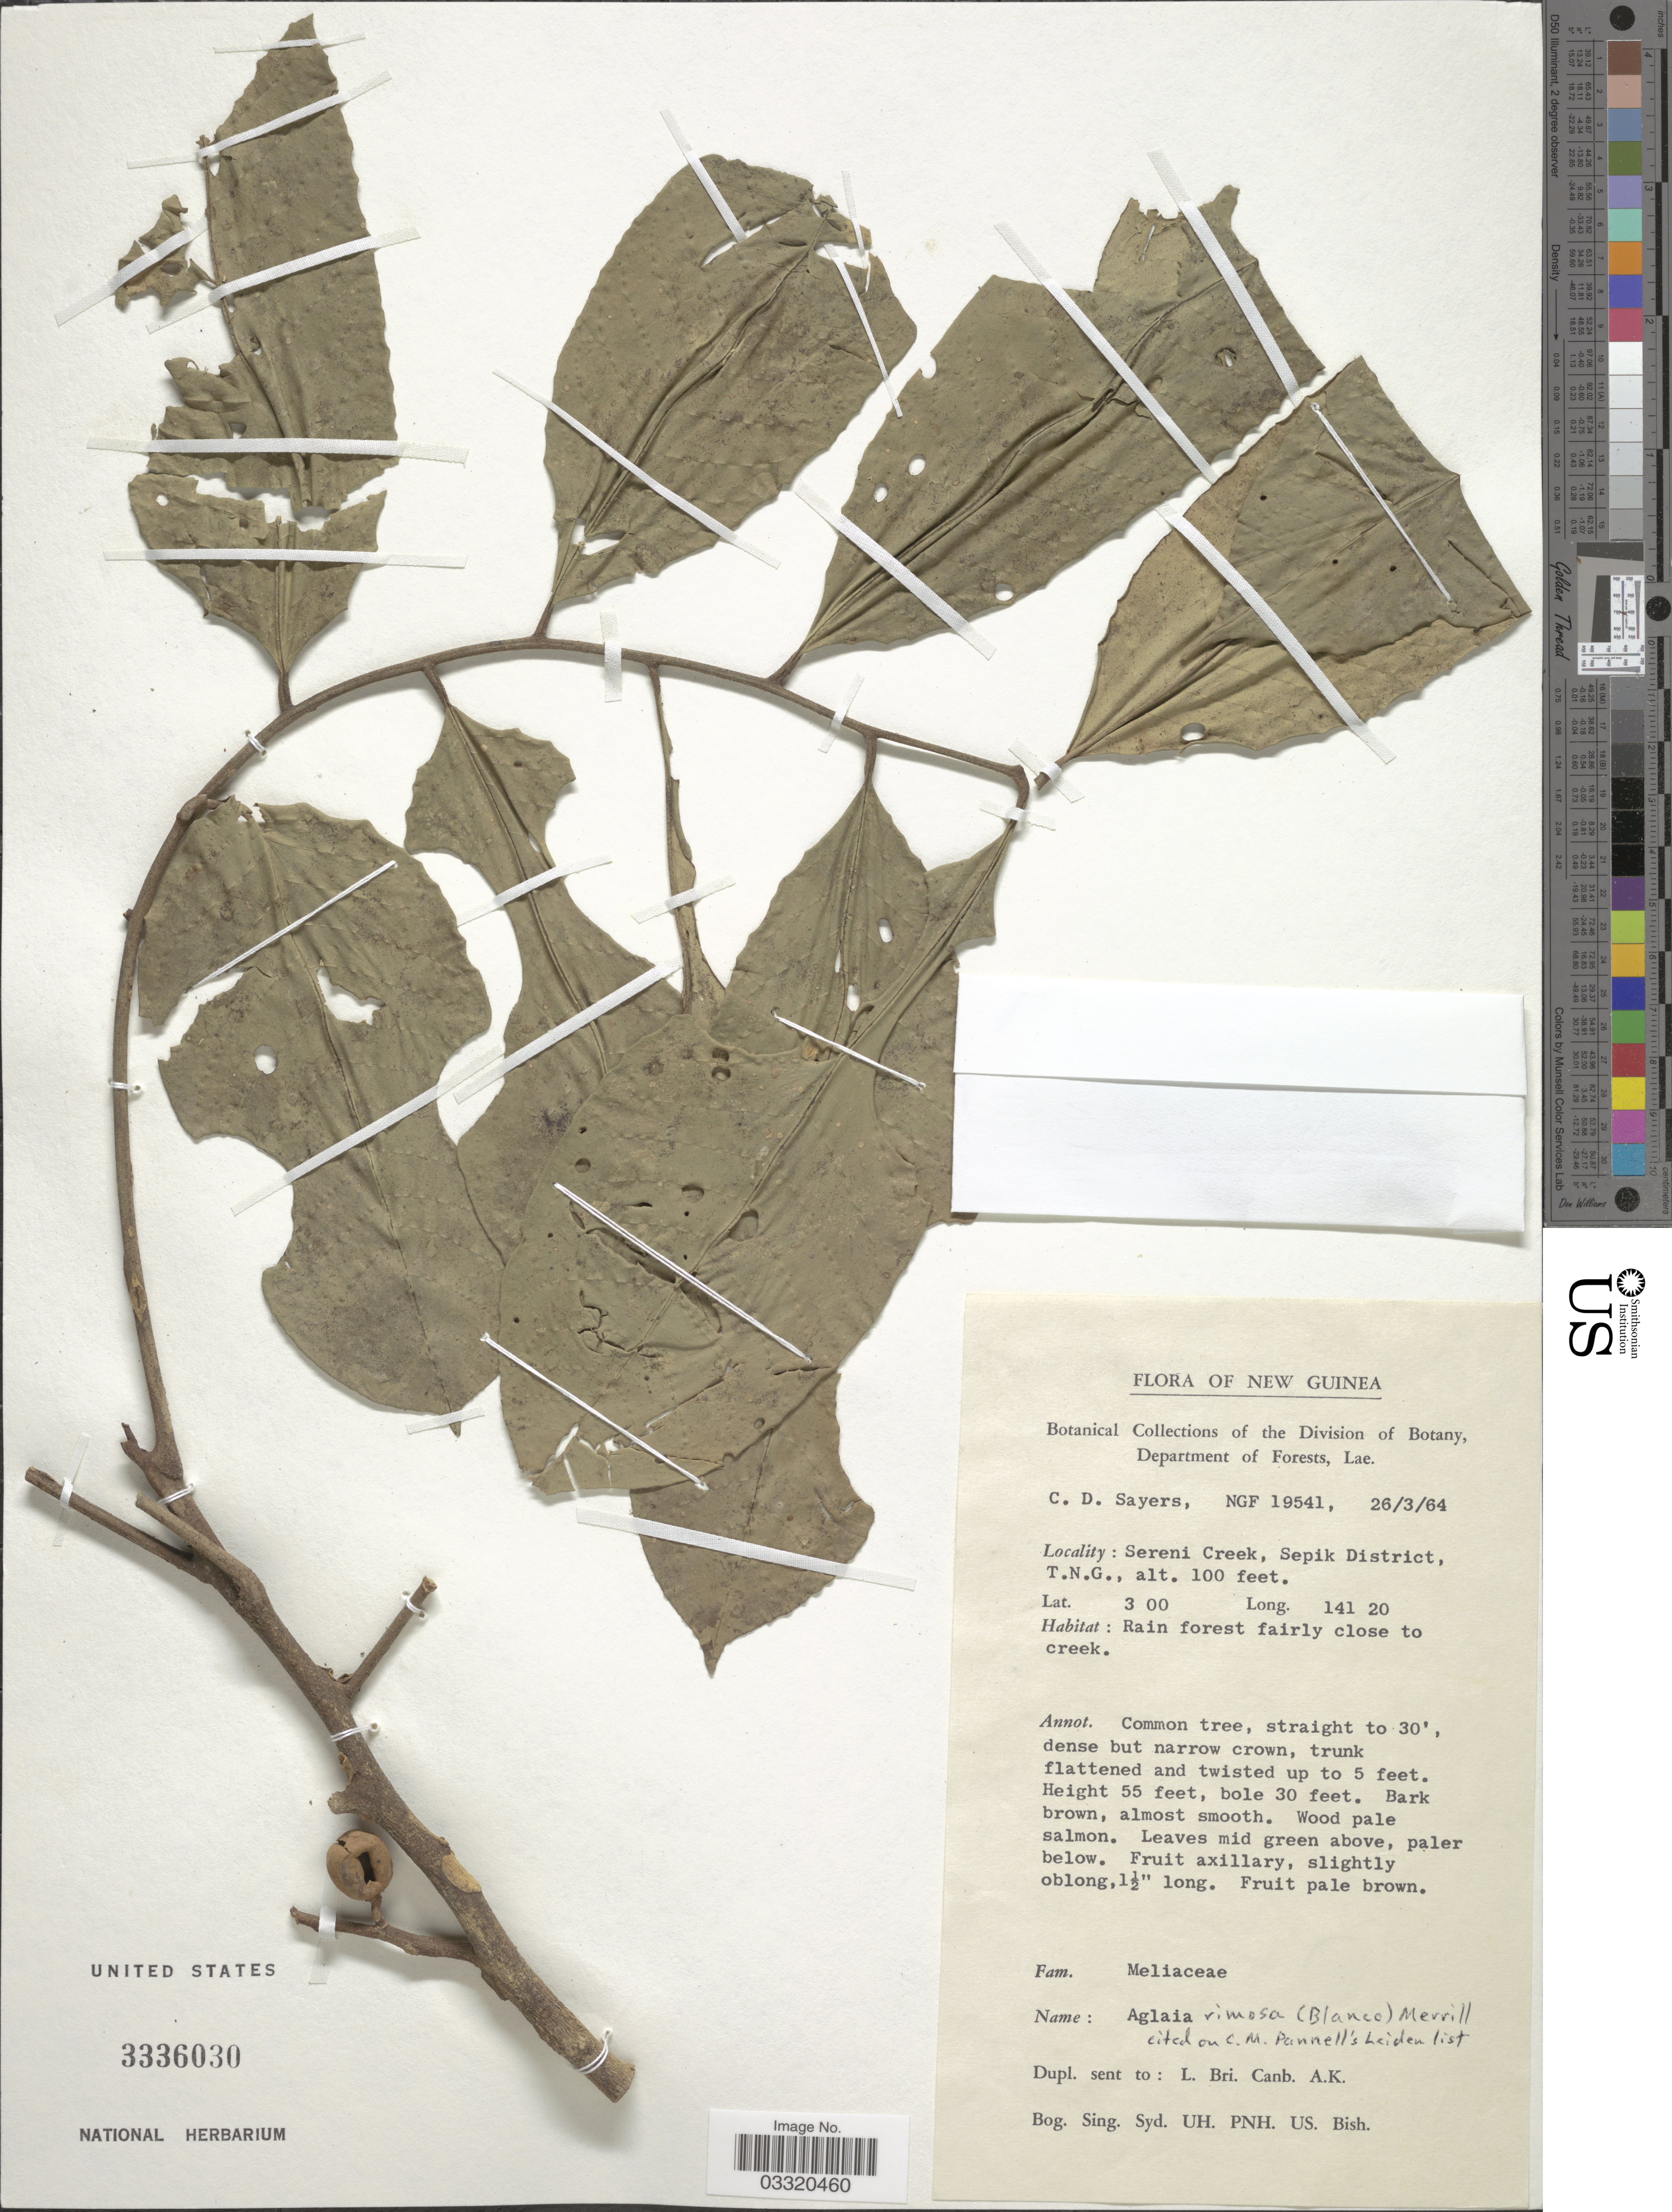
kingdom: Plantae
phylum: Tracheophyta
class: Magnoliopsida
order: Sapindales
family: Meliaceae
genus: Aglaia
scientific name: Aglaia rimosa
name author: (Blanco) Merr.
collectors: C. Sayers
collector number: NGF19541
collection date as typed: Transcribed d/m/y: 26/3/64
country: Papua New Guinea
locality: New Guinea. Sereni Creek, Sepik District, T.N.G.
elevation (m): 30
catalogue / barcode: US 3336030